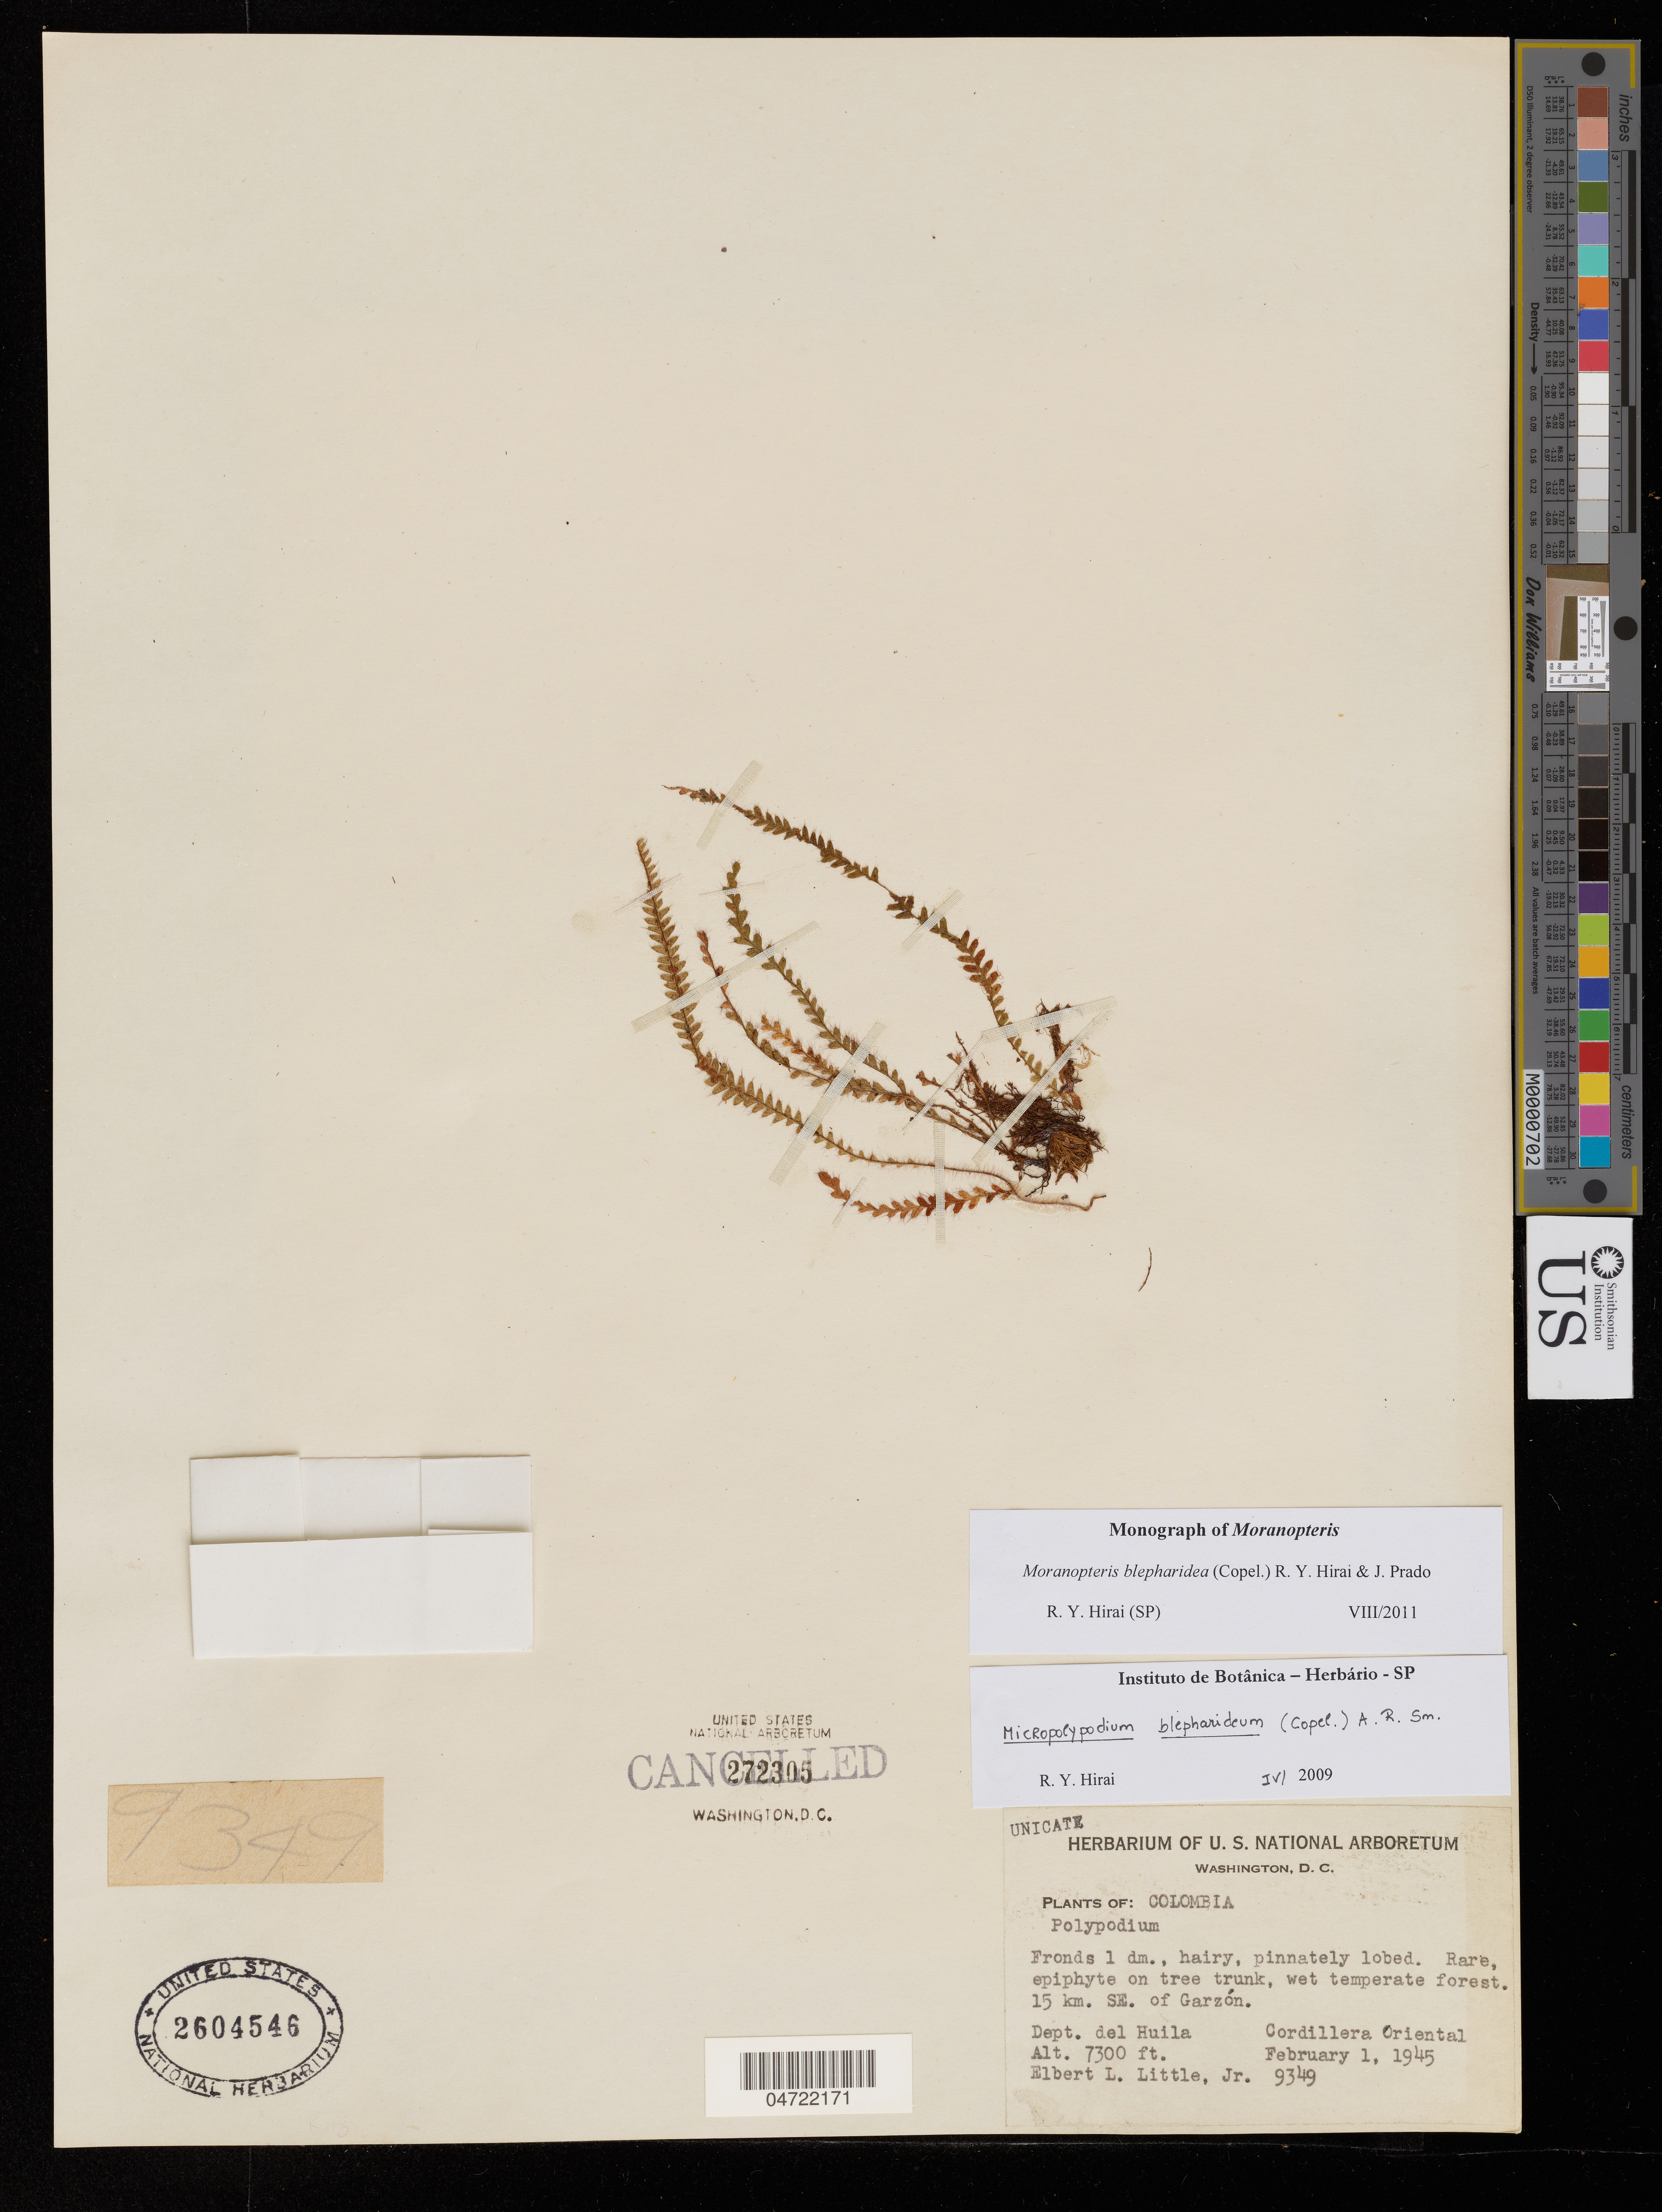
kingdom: Plantae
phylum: Tracheophyta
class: Polypodiopsida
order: Polypodiales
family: Polypodiaceae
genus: Moranopteris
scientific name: Moranopteris blepharidea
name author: (Copel.) R. Y. Hirai & J. Prado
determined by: Hirai, R. Y., (SP)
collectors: E. L. Little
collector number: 9349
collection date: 1945-02-01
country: Colombia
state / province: Huila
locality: Cordillera Oriental. 15 km. SE of Garzón.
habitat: Tee trunk, wet termperate forest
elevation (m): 2225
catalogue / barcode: US 2604546